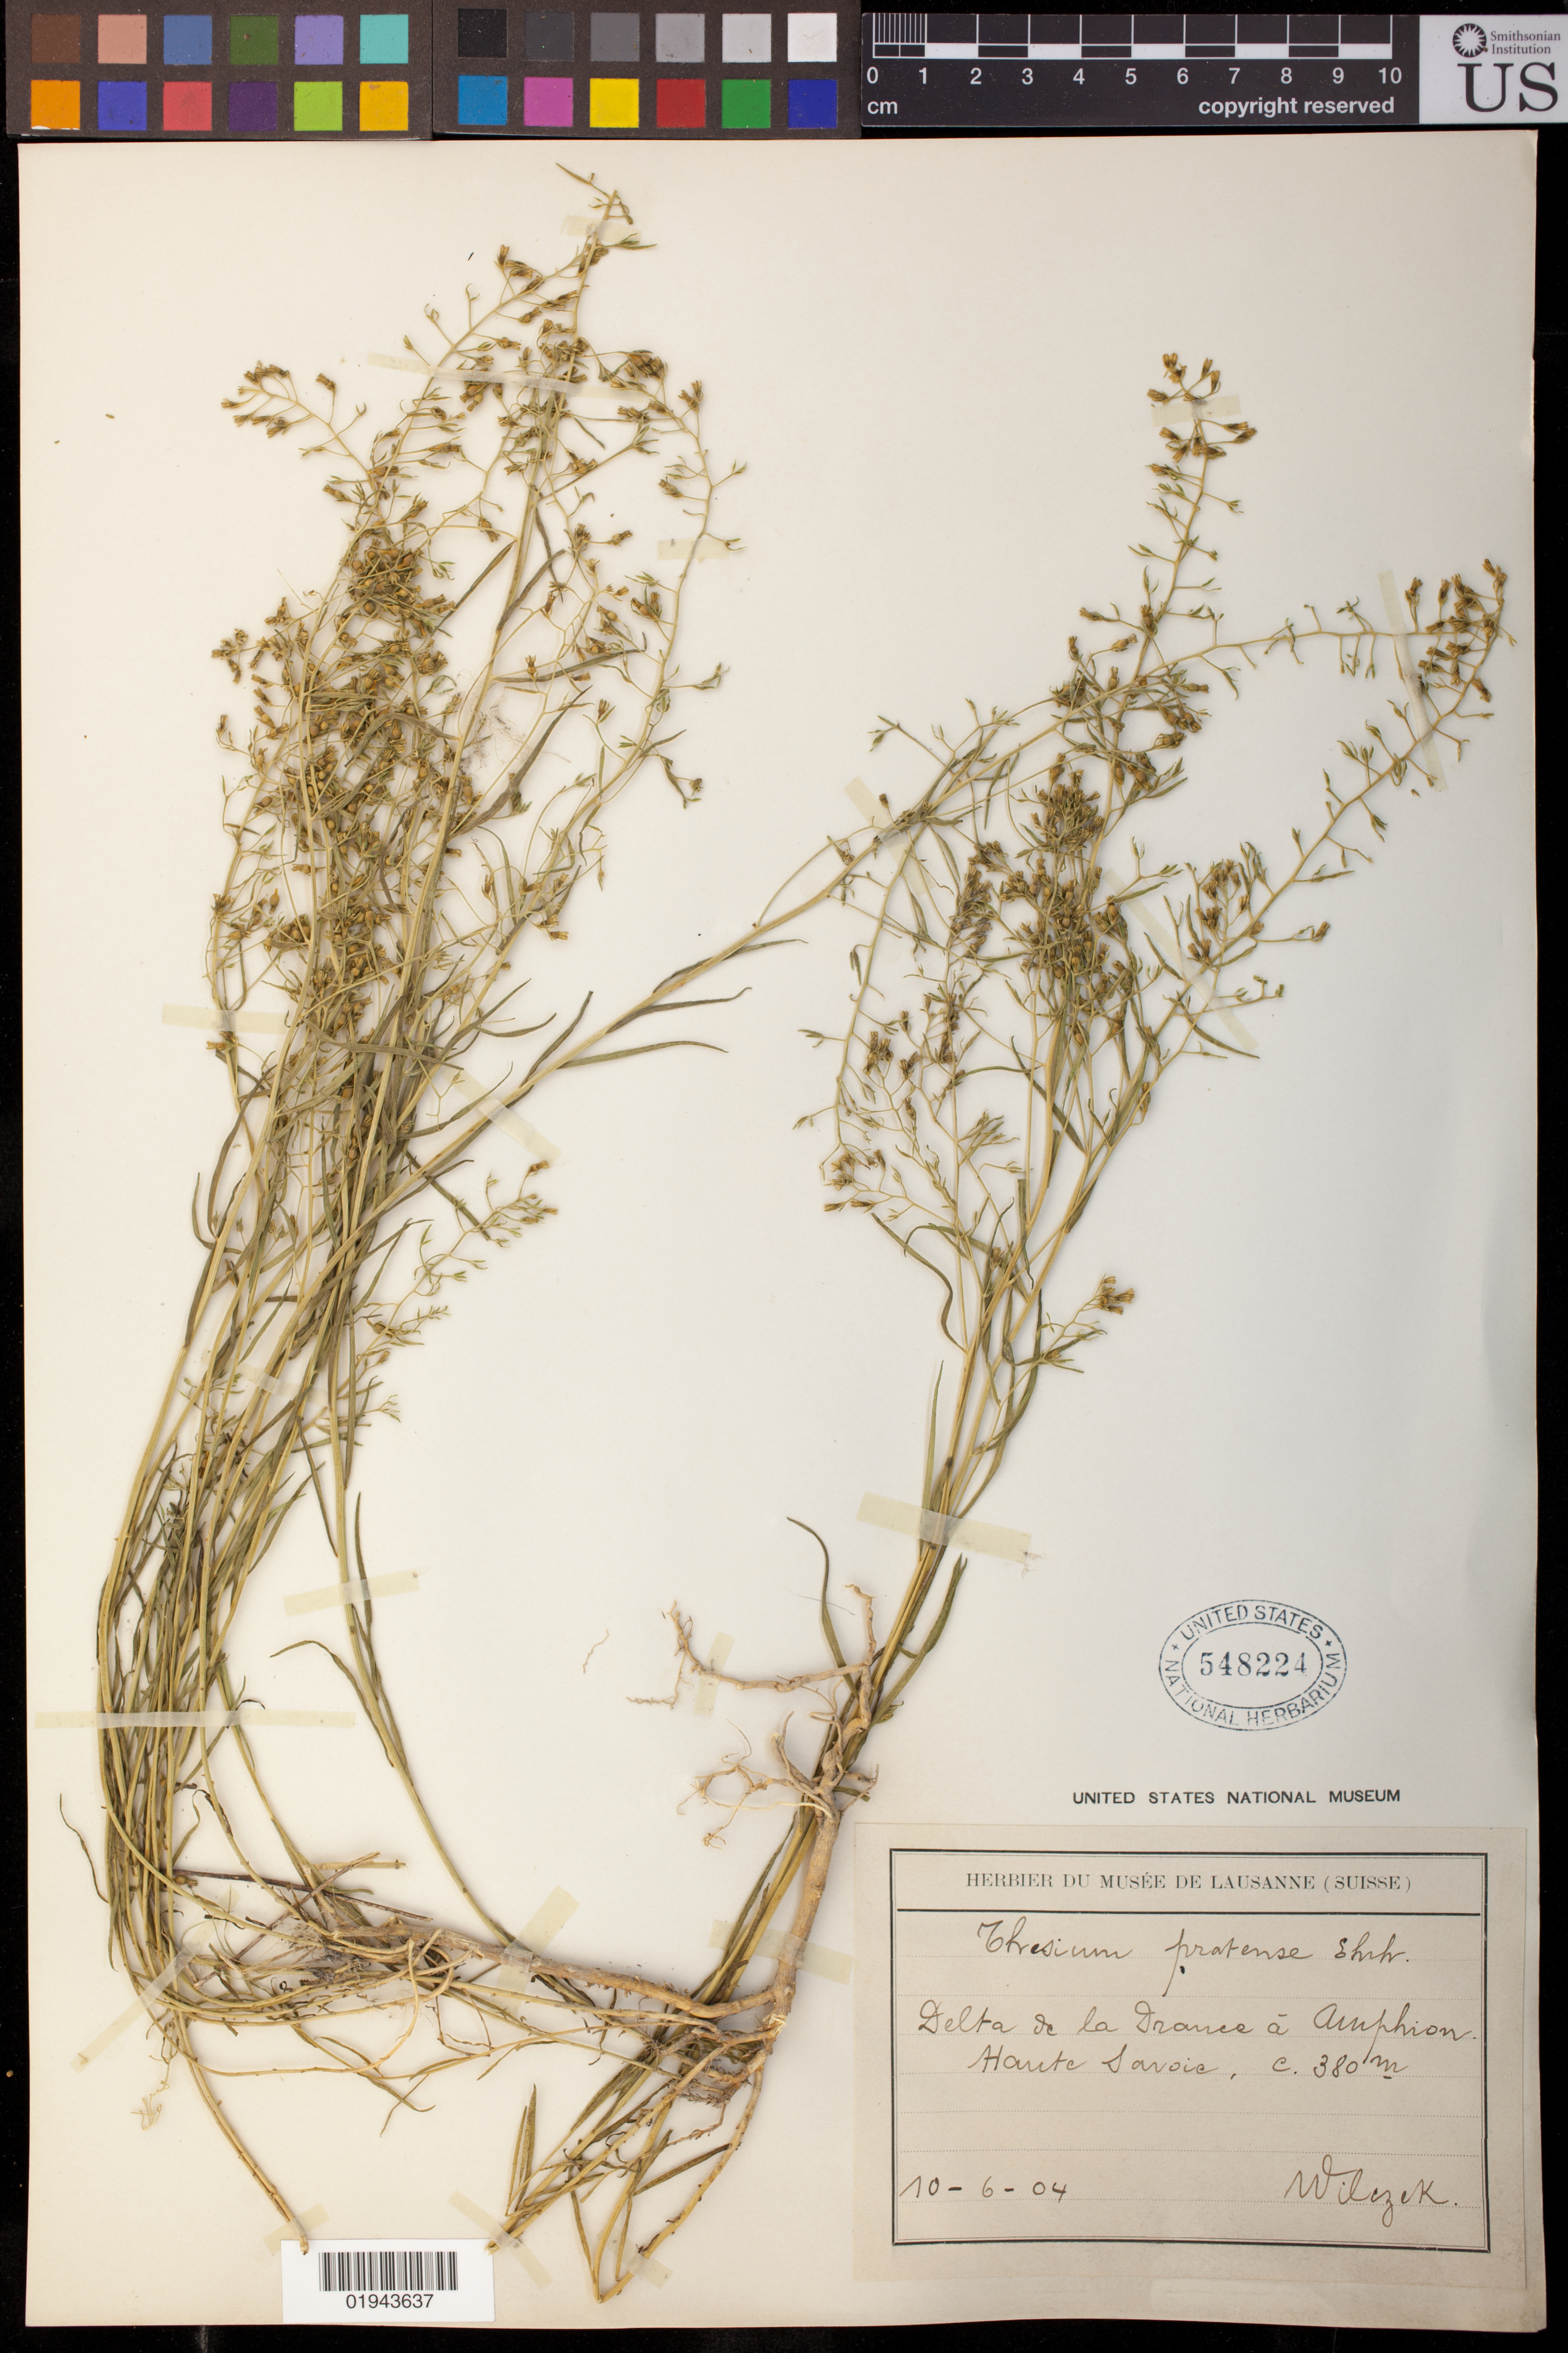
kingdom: Plantae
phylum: Tracheophyta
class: Magnoliopsida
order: Santalales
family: Thesiaceae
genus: Thesium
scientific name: Thesium pratense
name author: Ehrh. ex Schrad.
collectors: Wilczek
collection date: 1904-10-06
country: France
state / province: Auvergne-Rhône-Alpes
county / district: Haute-Savoie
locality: Delta de la France a Aiuphion. Haute Savois.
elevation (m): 380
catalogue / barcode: US 548224